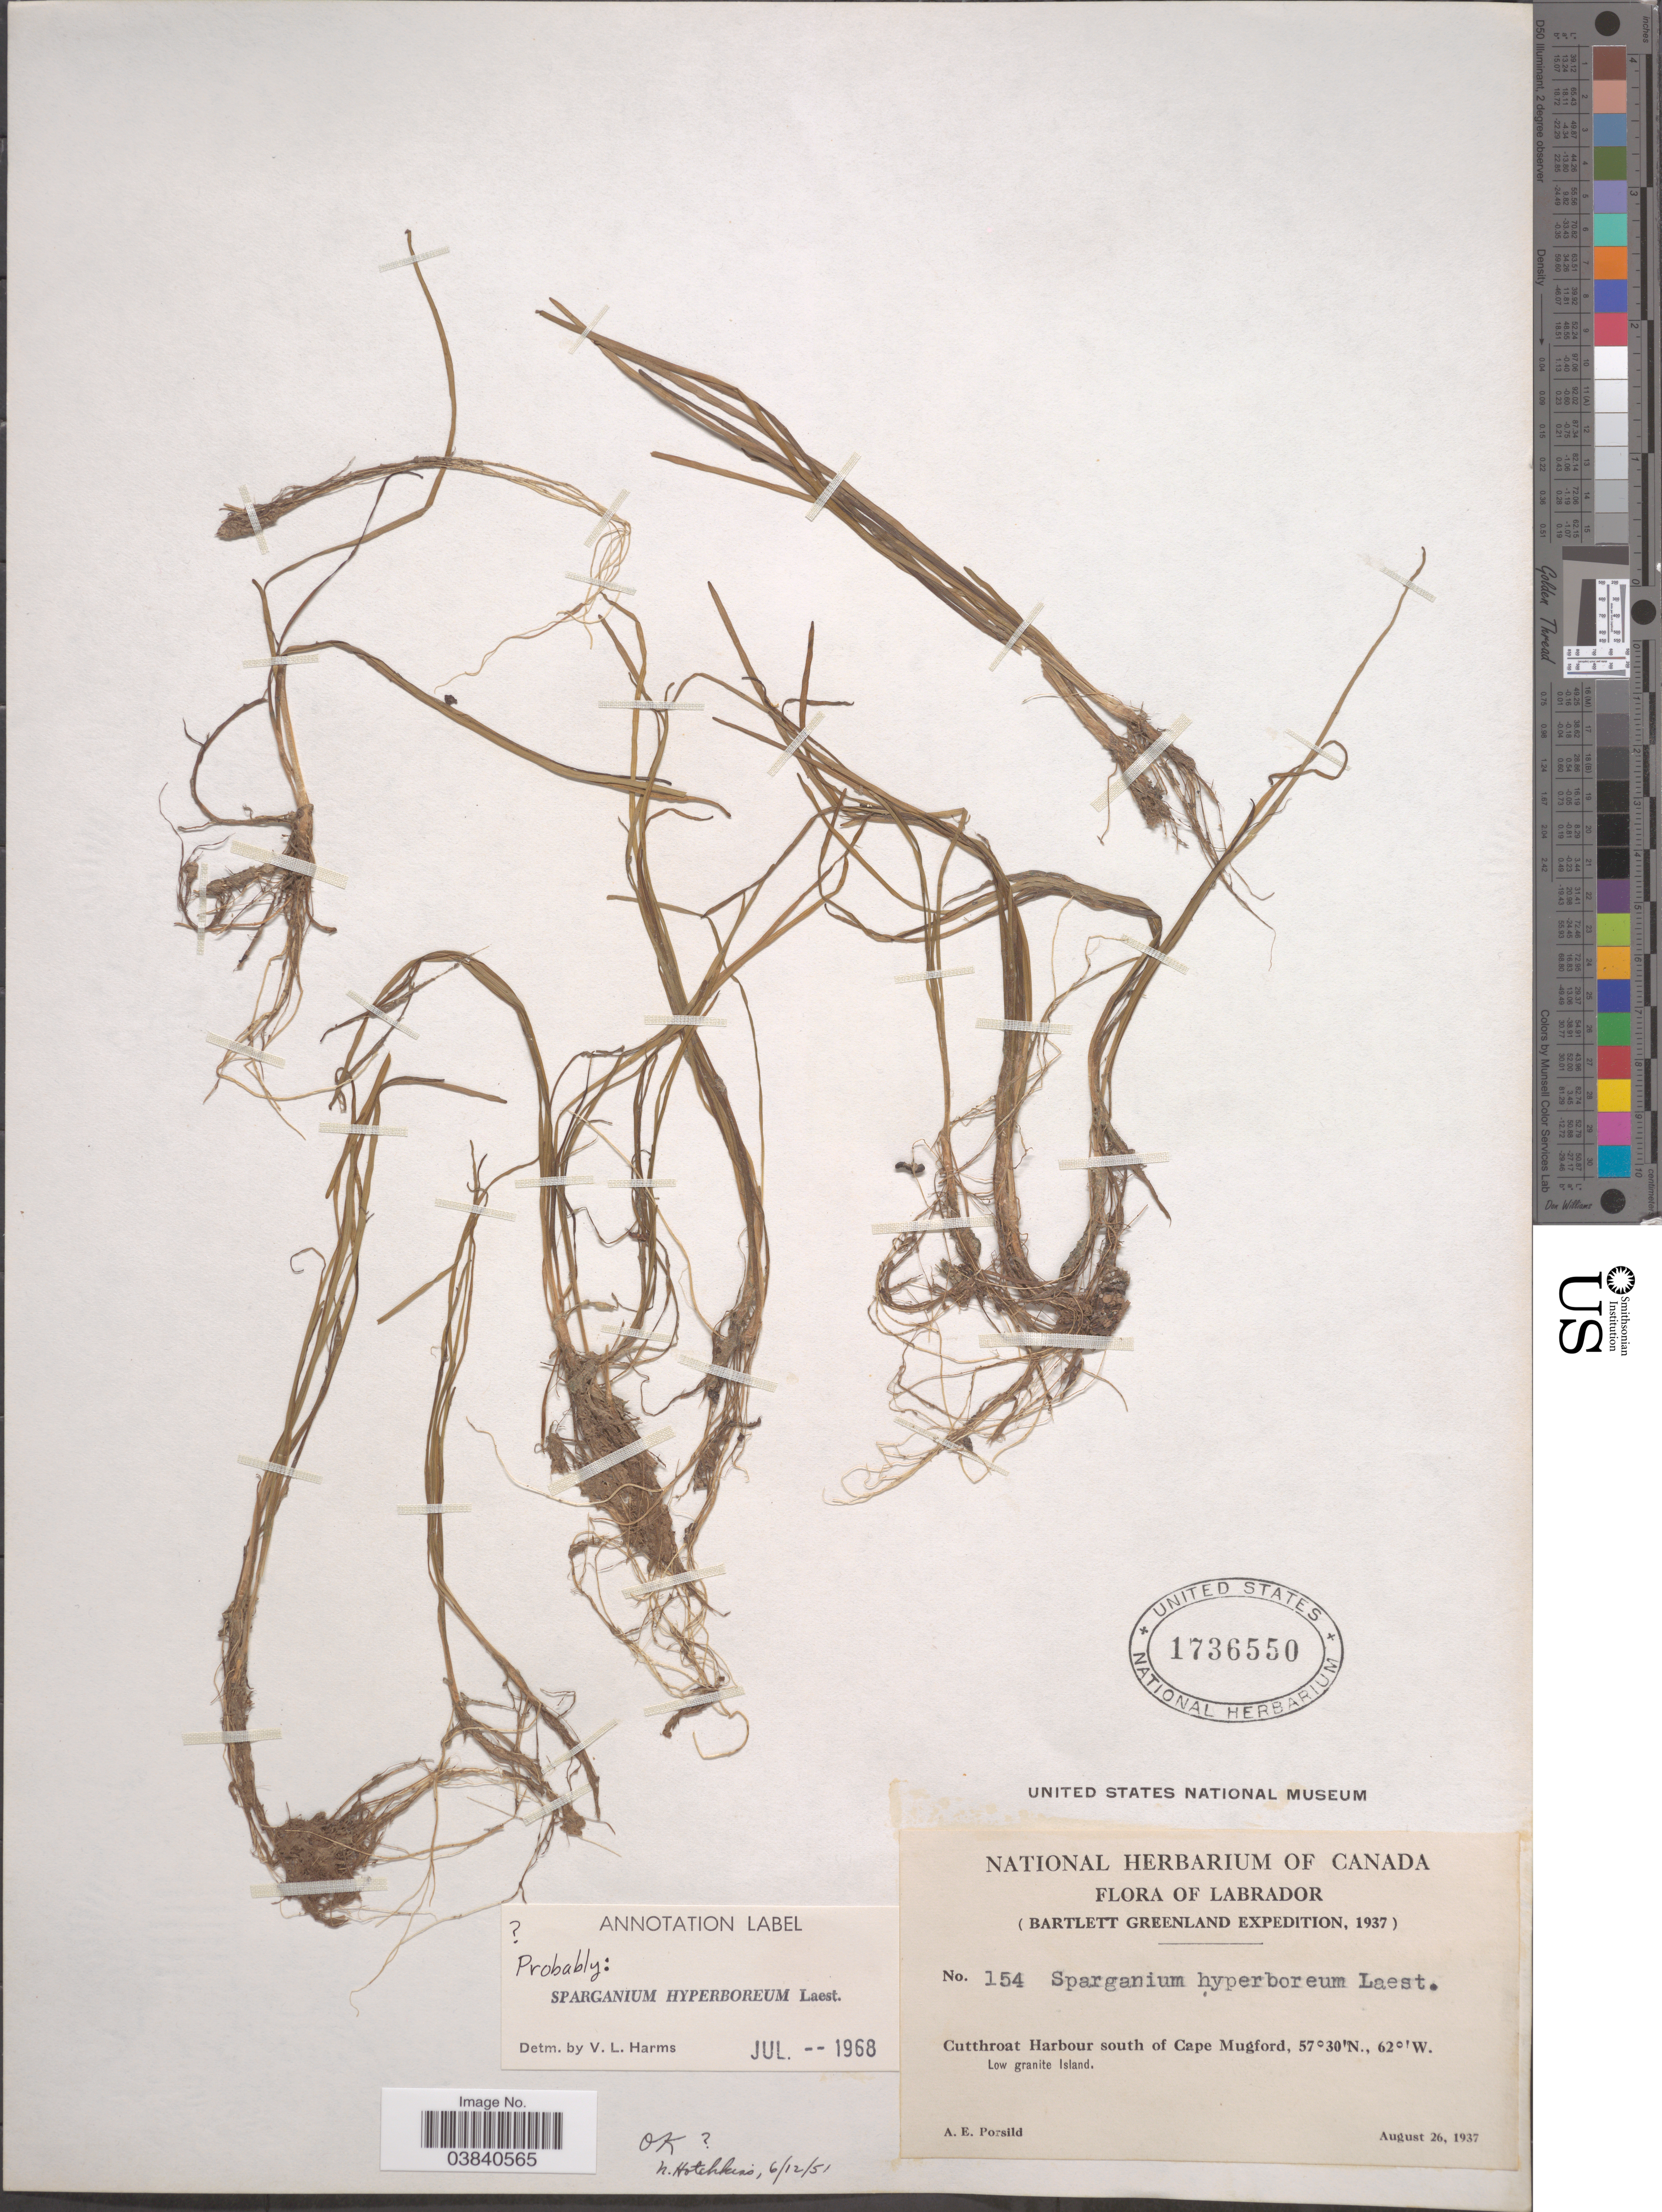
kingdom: Plantae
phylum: Tracheophyta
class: Liliopsida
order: Poales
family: Typhaceae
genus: Sparganium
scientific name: Sparganium hyperboreum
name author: Beurl. ex Laest.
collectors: A. E. Porsild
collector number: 154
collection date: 1937-08-26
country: Canada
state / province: Newfoundland and Labrador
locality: Labrador. (Bartlett Greenland). Cutthroat Harbour south of Cape Mugford, Low granite Island.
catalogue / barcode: US 1736550